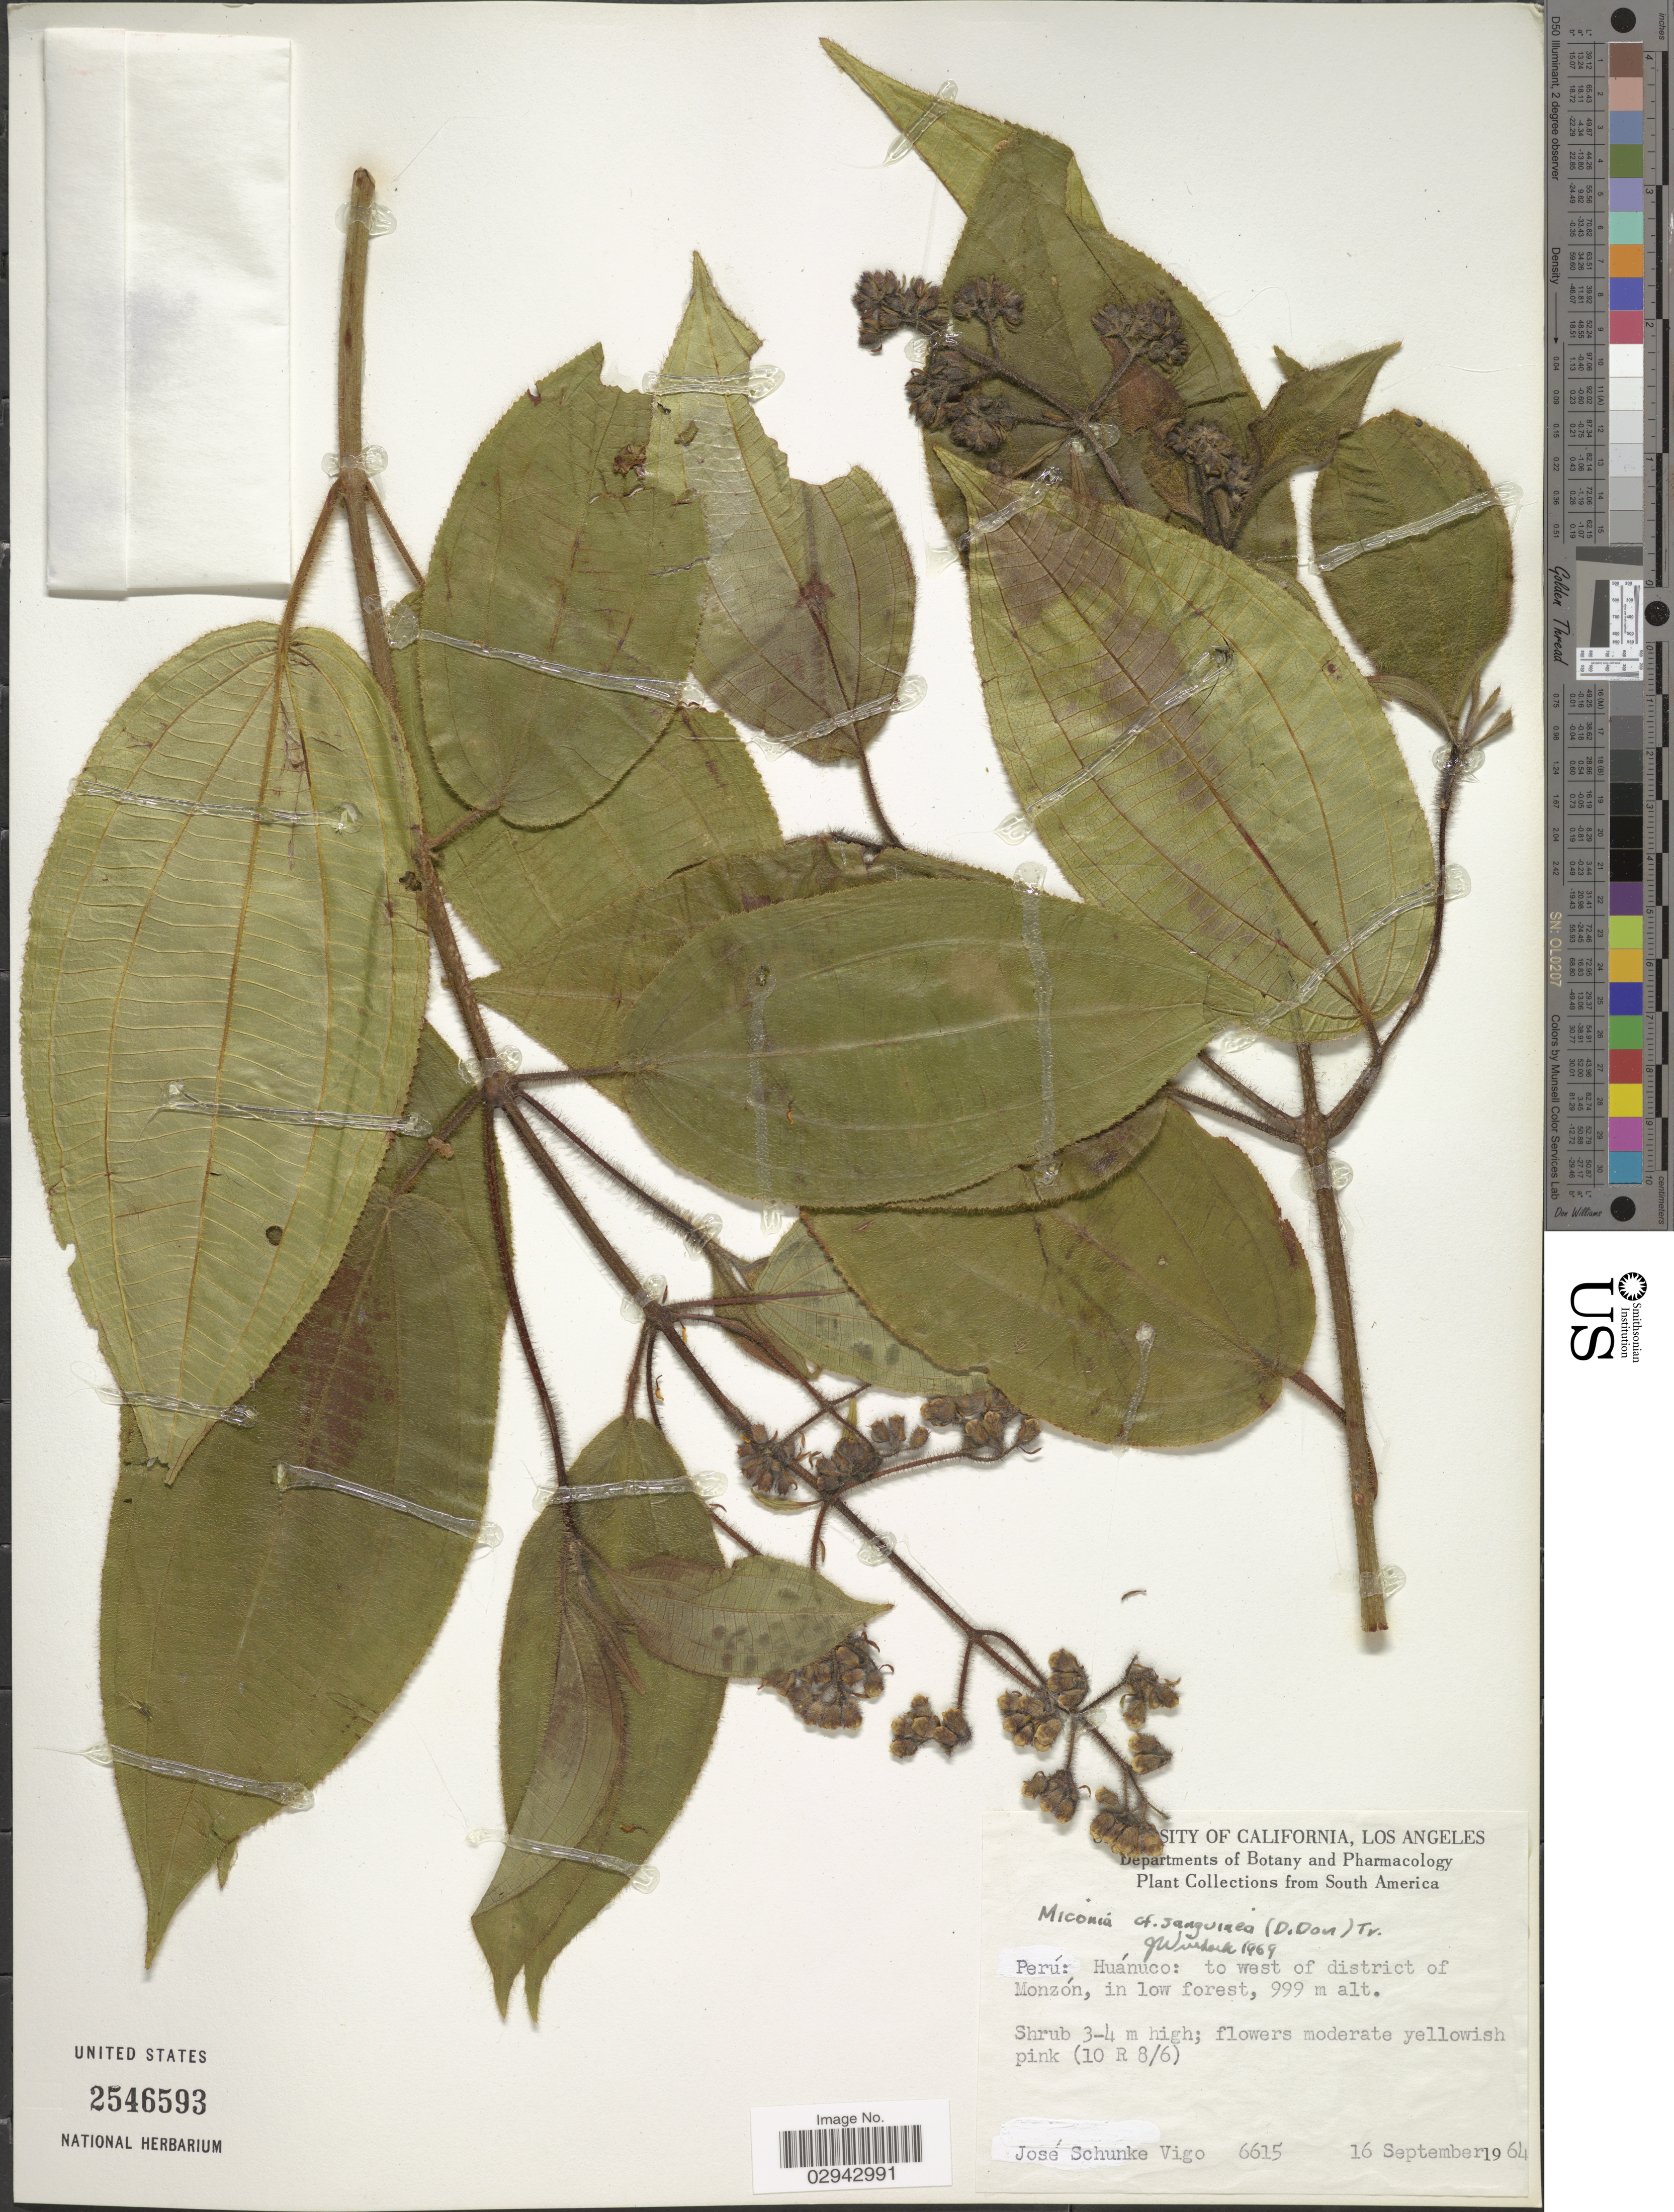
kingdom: Plantae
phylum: Tracheophyta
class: Magnoliopsida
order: Myrtales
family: Melastomataceae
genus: Miconia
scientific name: Miconia sanguinea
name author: (D. Don) Triana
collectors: J. Schunke Vigo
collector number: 6615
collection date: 1964-09-16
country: Peru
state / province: Huánuco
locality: Huánuco: to west of district of Monzón.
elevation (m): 999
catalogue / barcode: US 2546593